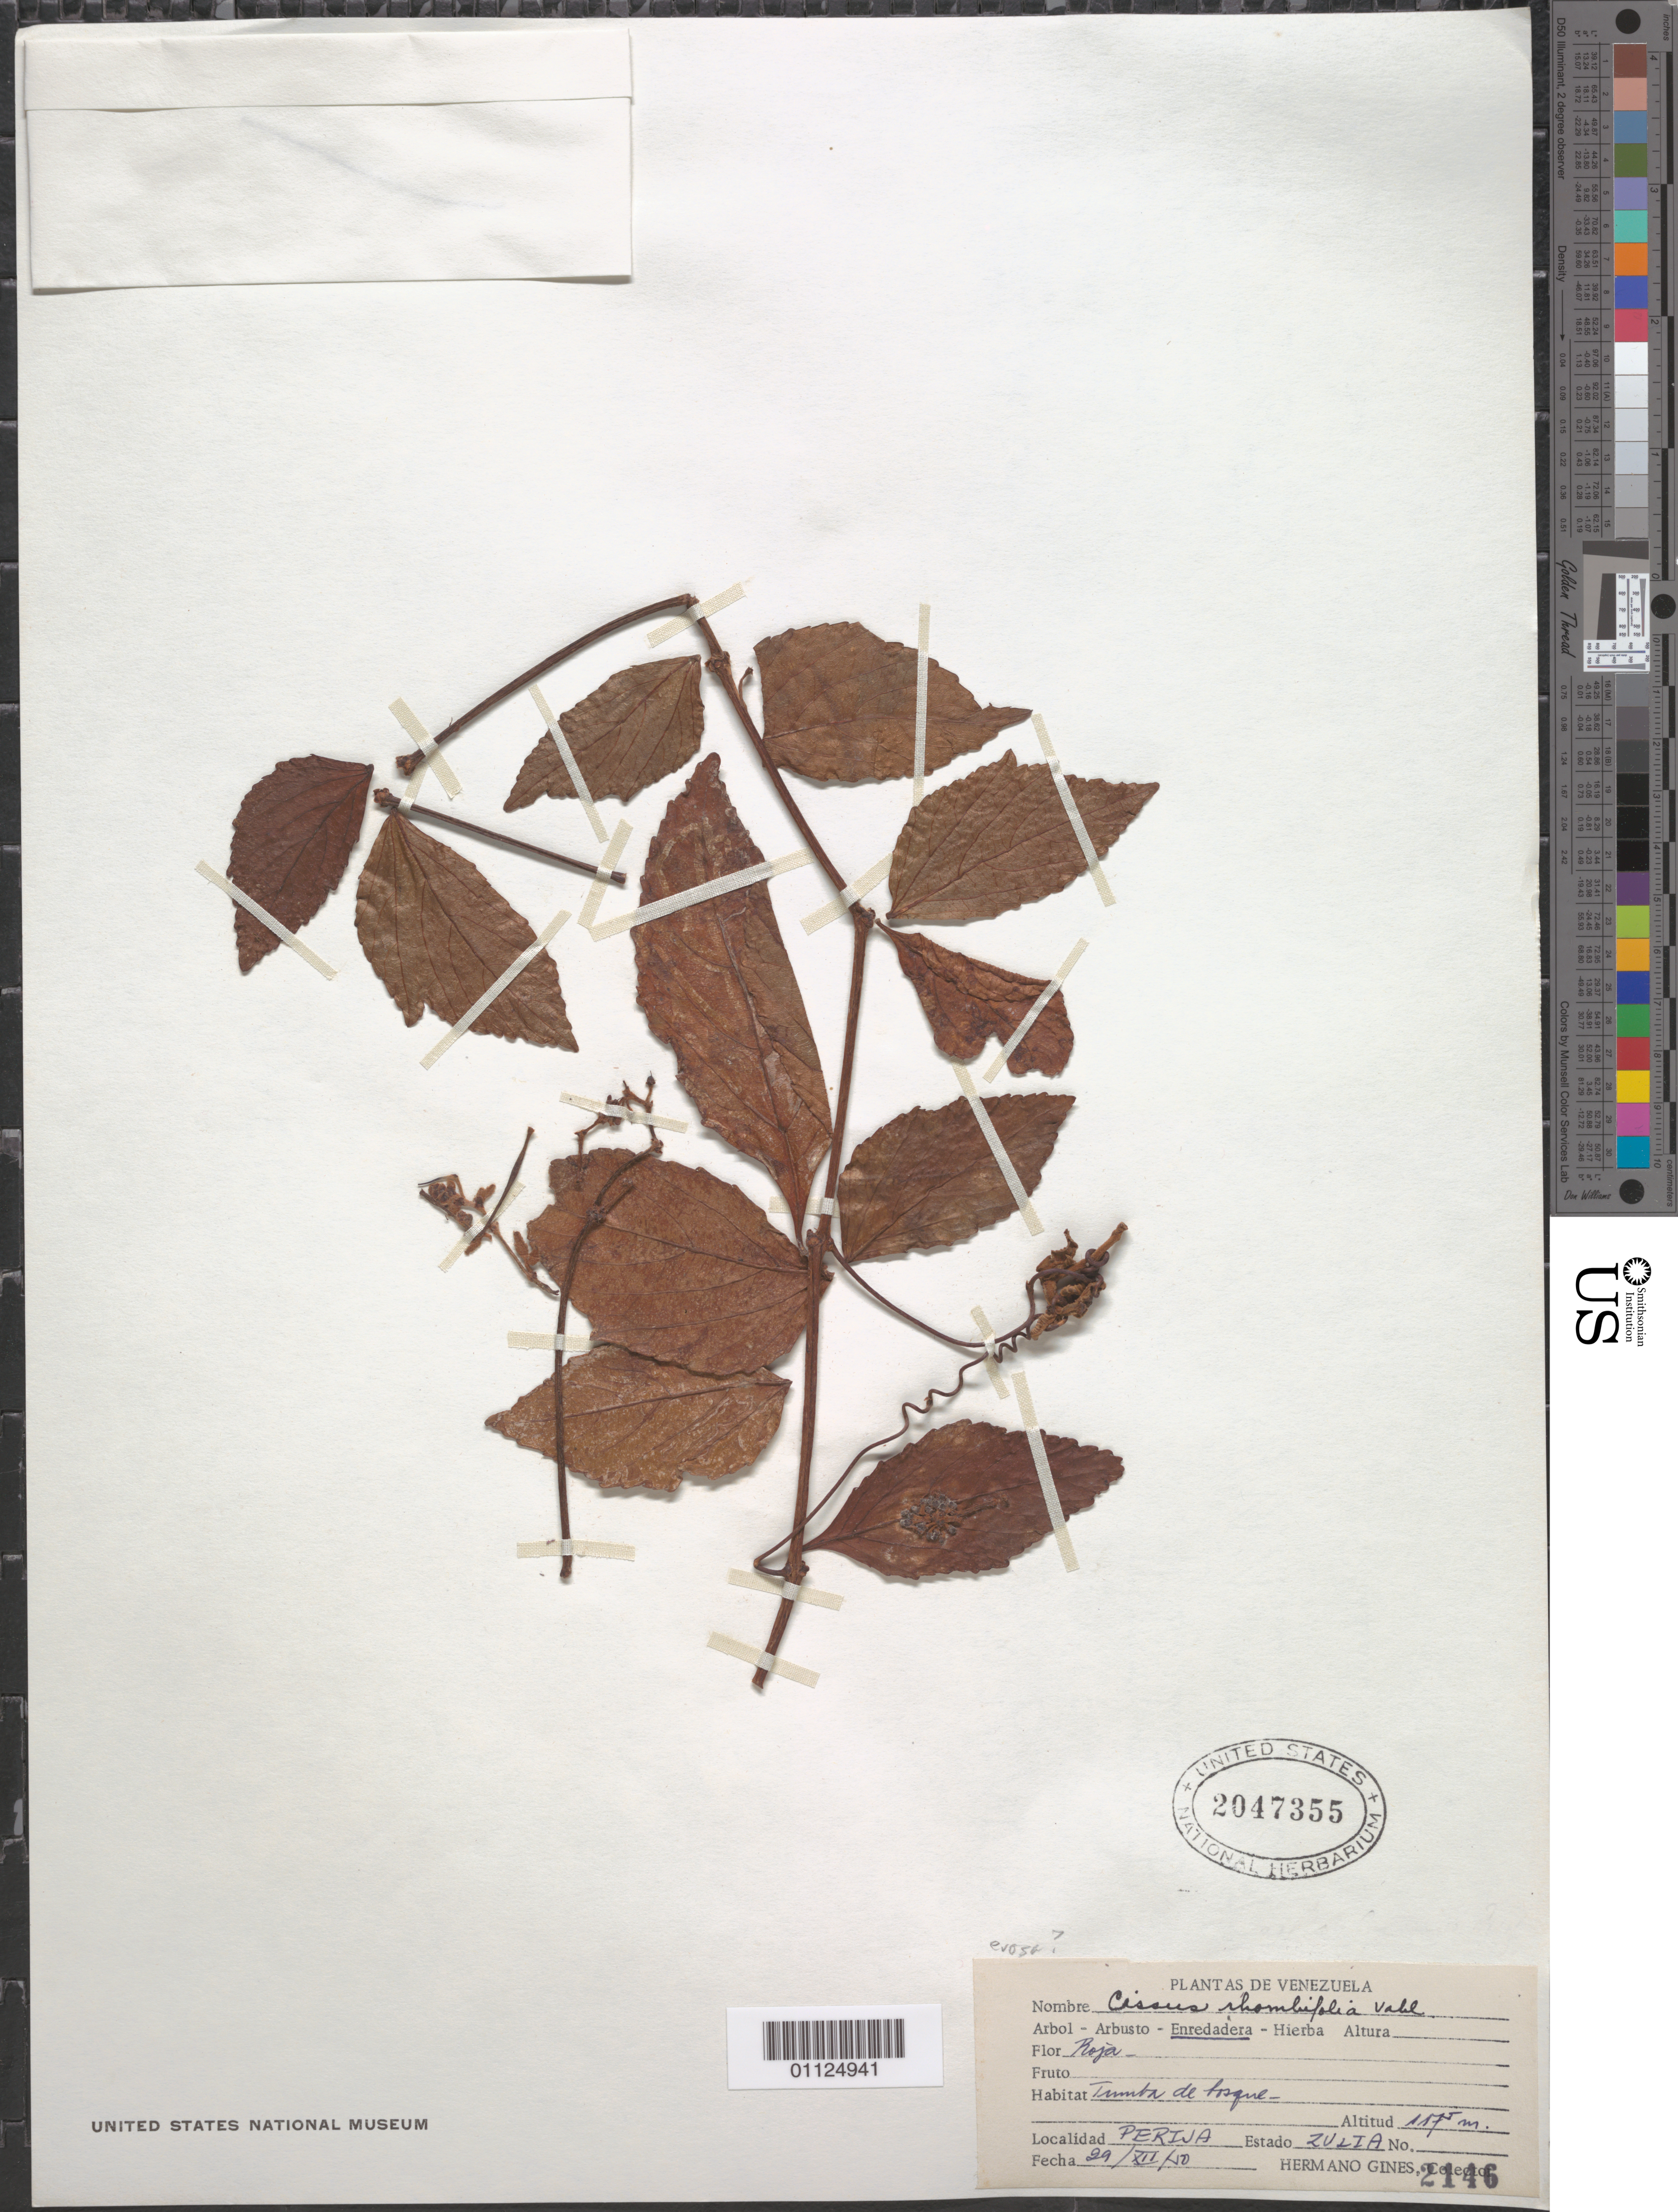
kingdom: Plantae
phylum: Tracheophyta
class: Magnoliopsida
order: Vitales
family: Vitaceae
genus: Cissus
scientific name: Cissus erosa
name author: Rich.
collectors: H. Gines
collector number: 2146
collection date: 1950-12-29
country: Venezuela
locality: Enredadera. Perija.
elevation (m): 1175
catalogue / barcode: US 2047355